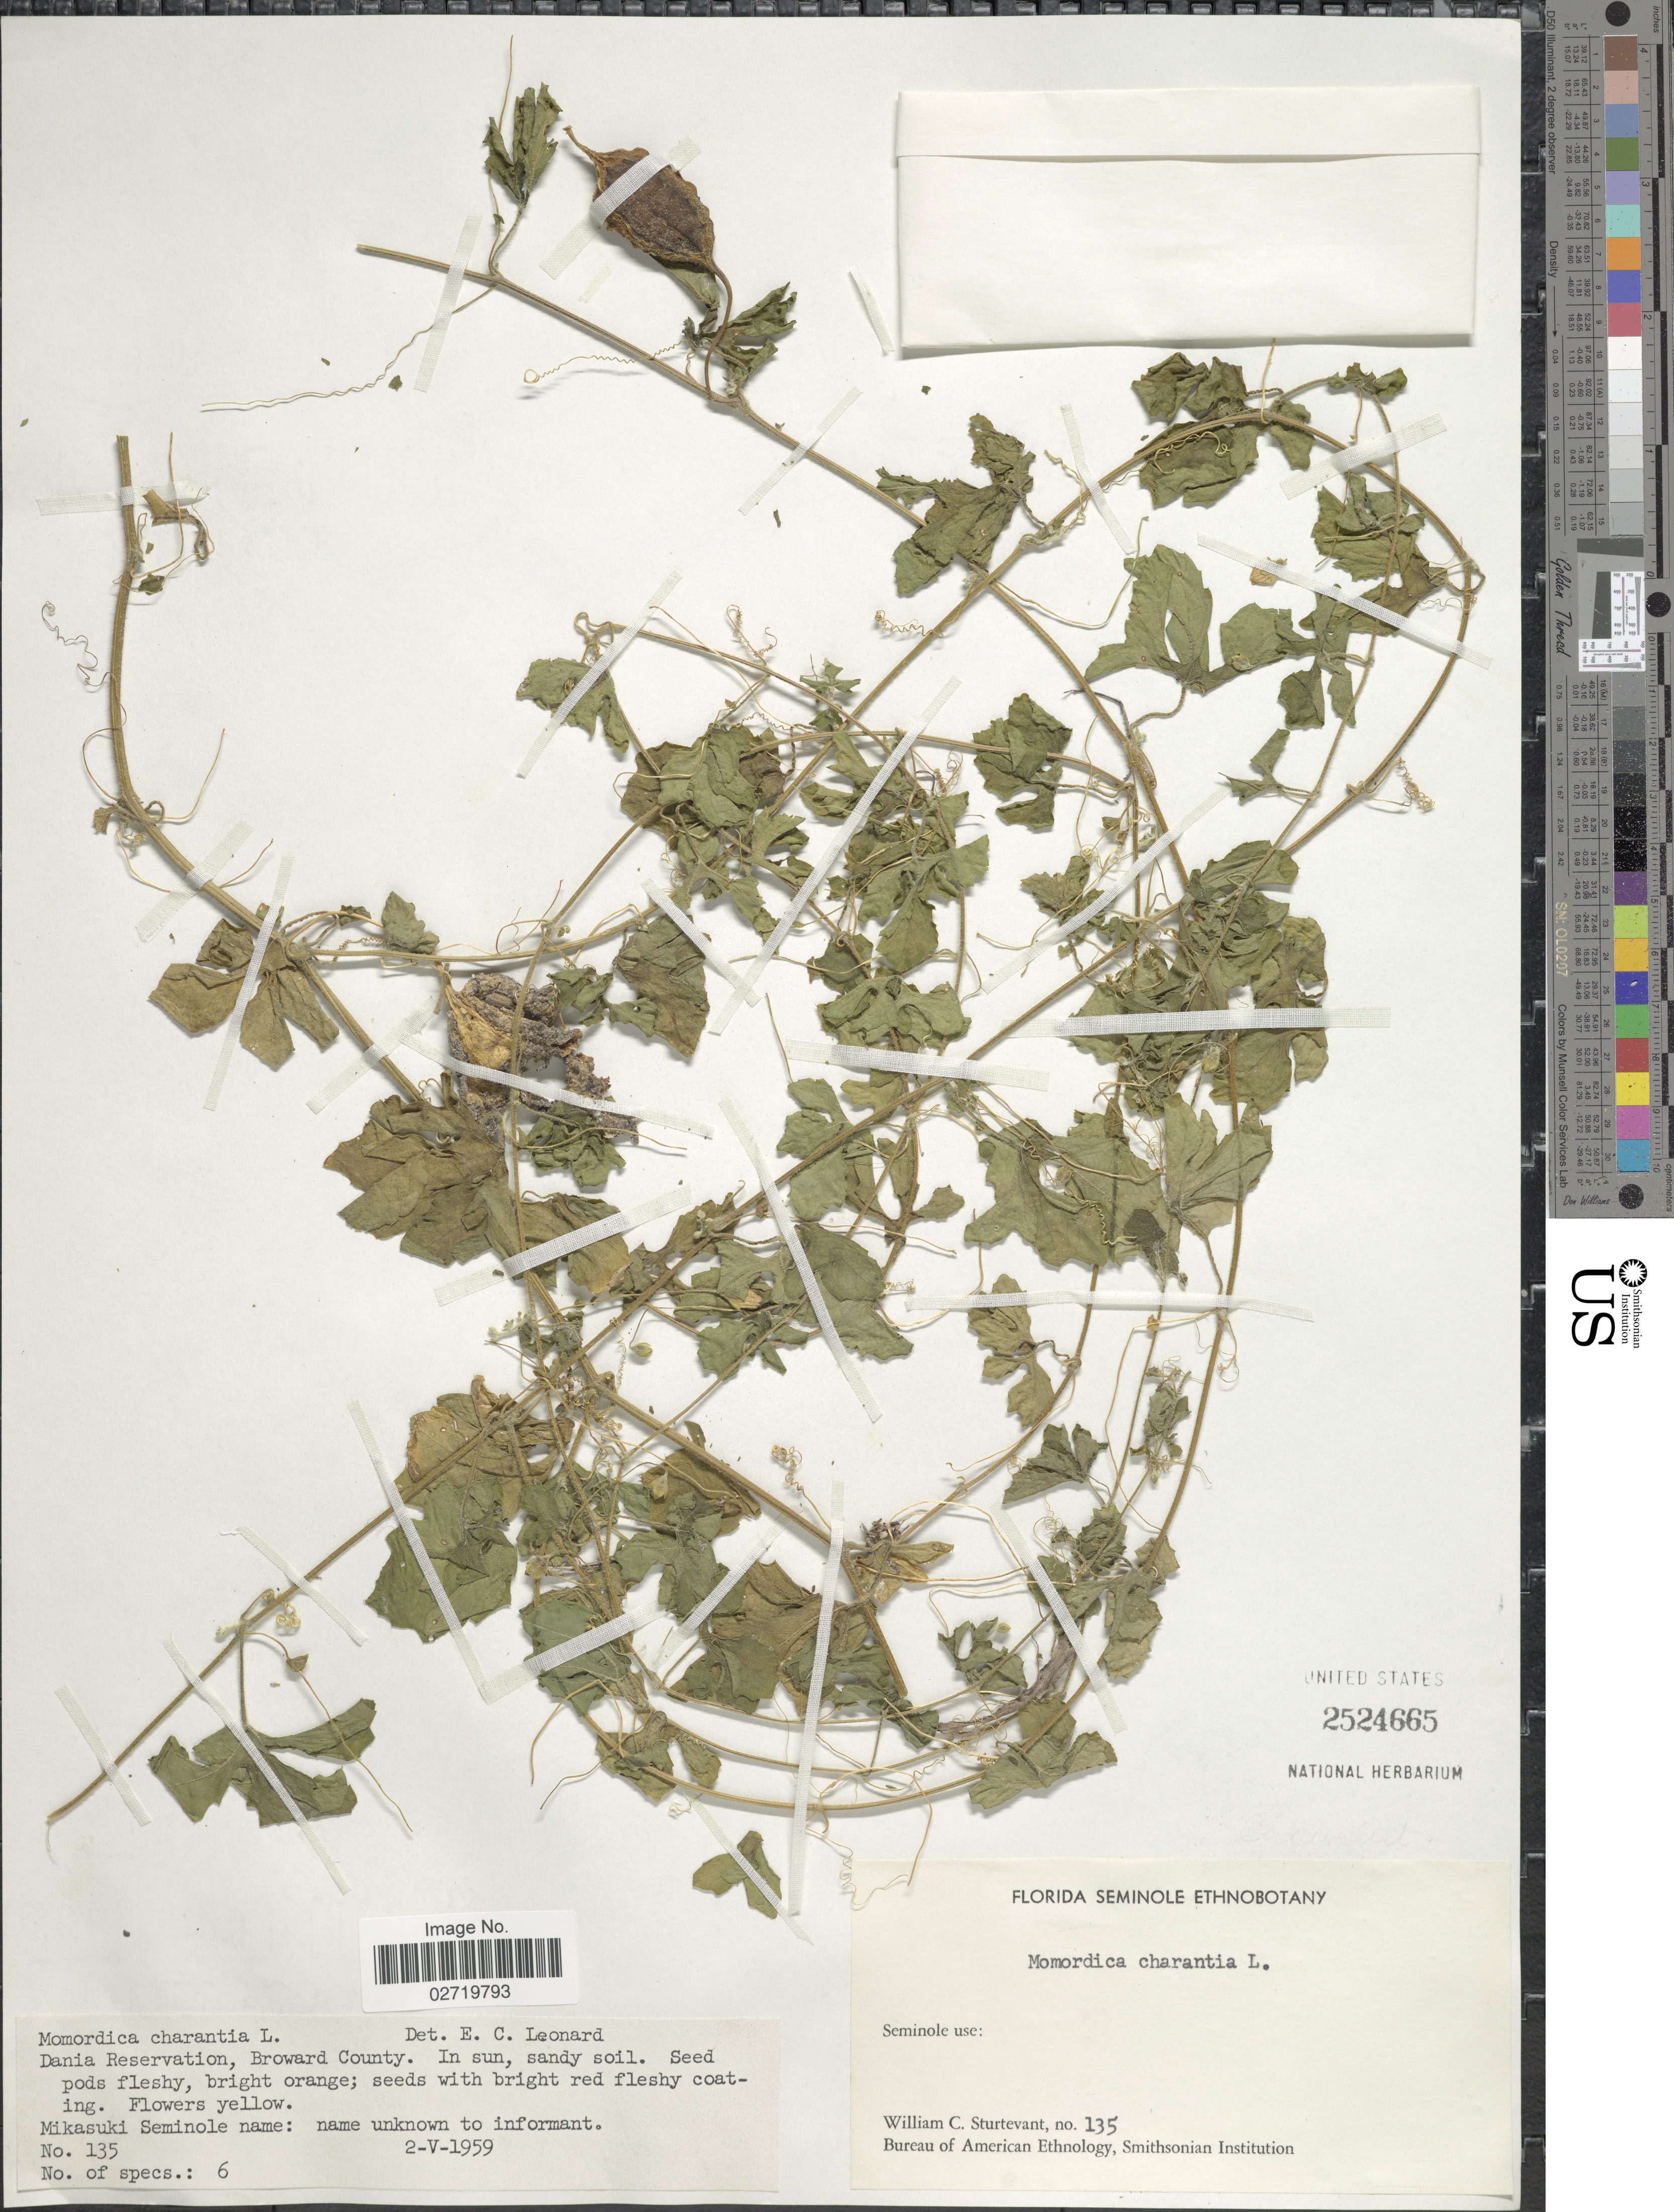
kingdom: Plantae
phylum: Tracheophyta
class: Magnoliopsida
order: Cucurbitales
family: Cucurbitaceae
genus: Momordica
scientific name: Momordica charantia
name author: L.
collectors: W. Sturtevant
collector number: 135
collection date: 1959-05-02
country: United States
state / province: Florida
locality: Dania Reservation, Broward County.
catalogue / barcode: US 2524665